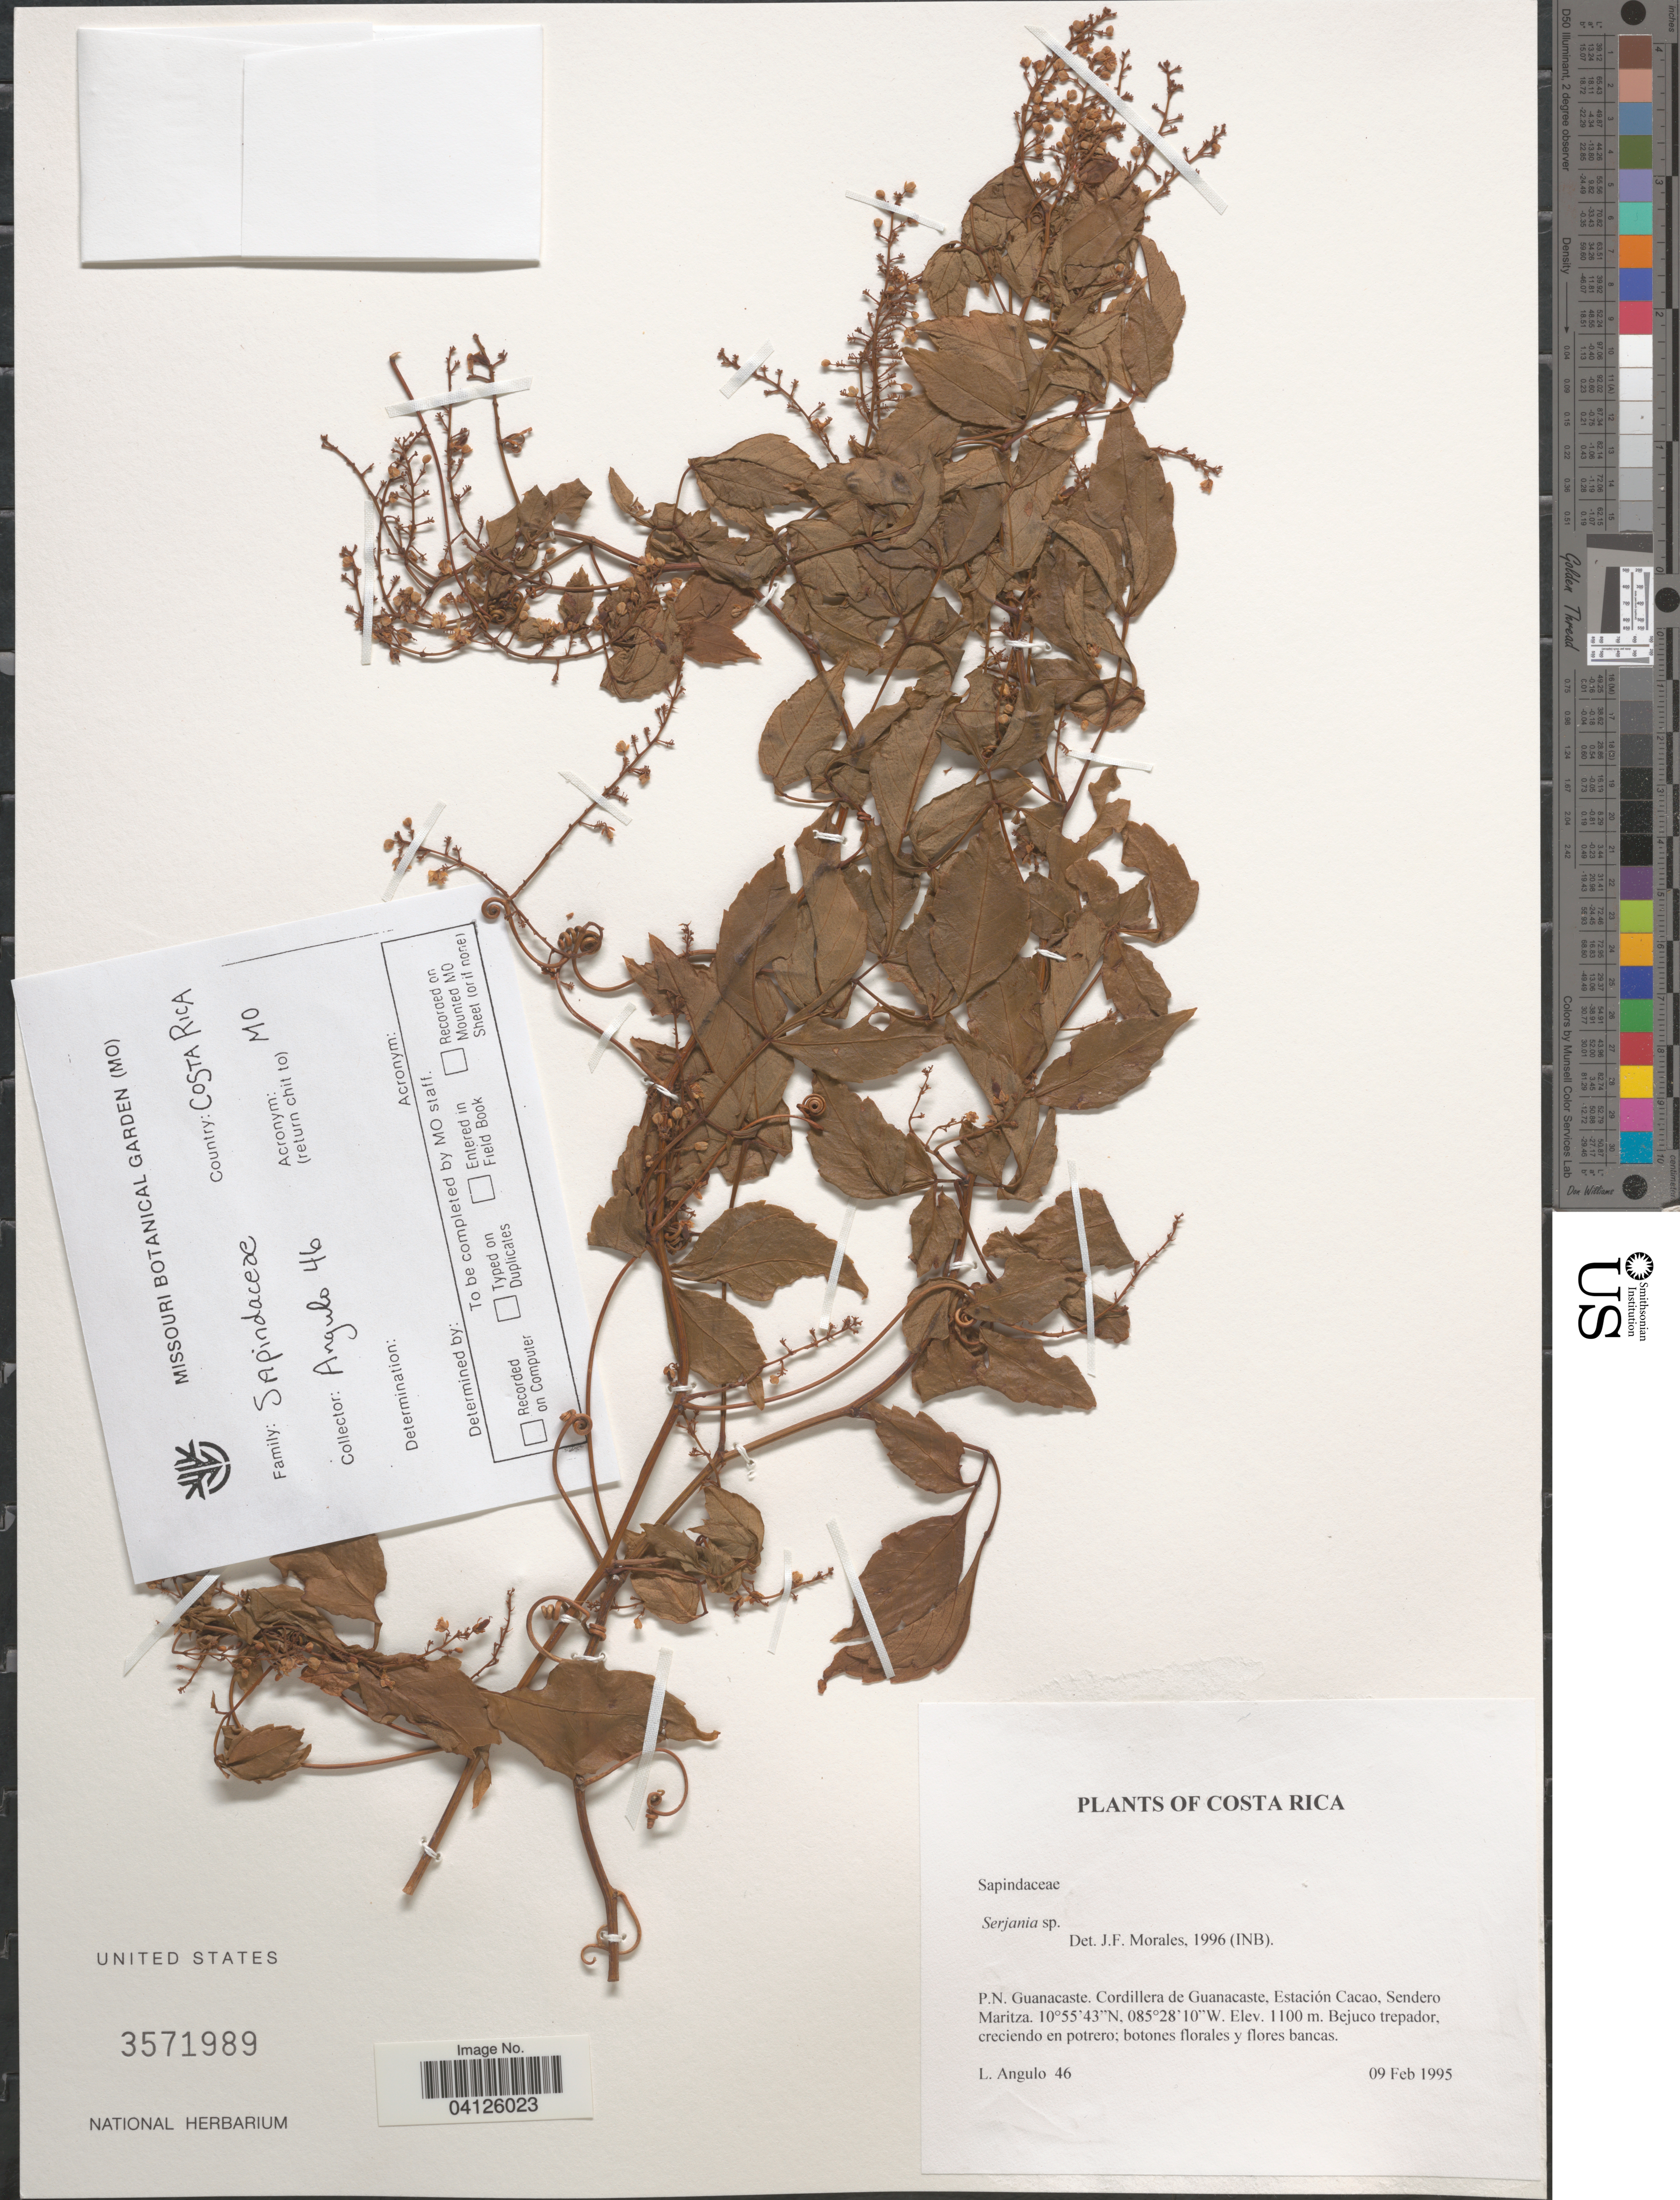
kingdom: Plantae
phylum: Tracheophyta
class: Magnoliopsida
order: Sapindales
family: Sapindaceae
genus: Serjania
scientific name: Serjania racemosa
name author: Schumach.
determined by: Acevedo-Rodriguez, P., (US), Smithsonian Institution - National Museum of Natural History (UNITED STATES)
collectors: L. Angulo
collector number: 46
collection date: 1995-02-09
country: Costa Rica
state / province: Guanacaste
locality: P.N. Guanacaste. Cordillera de Guanacaste, Estación Cacao, Sendero Maritza.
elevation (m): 1100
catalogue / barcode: US 3571989